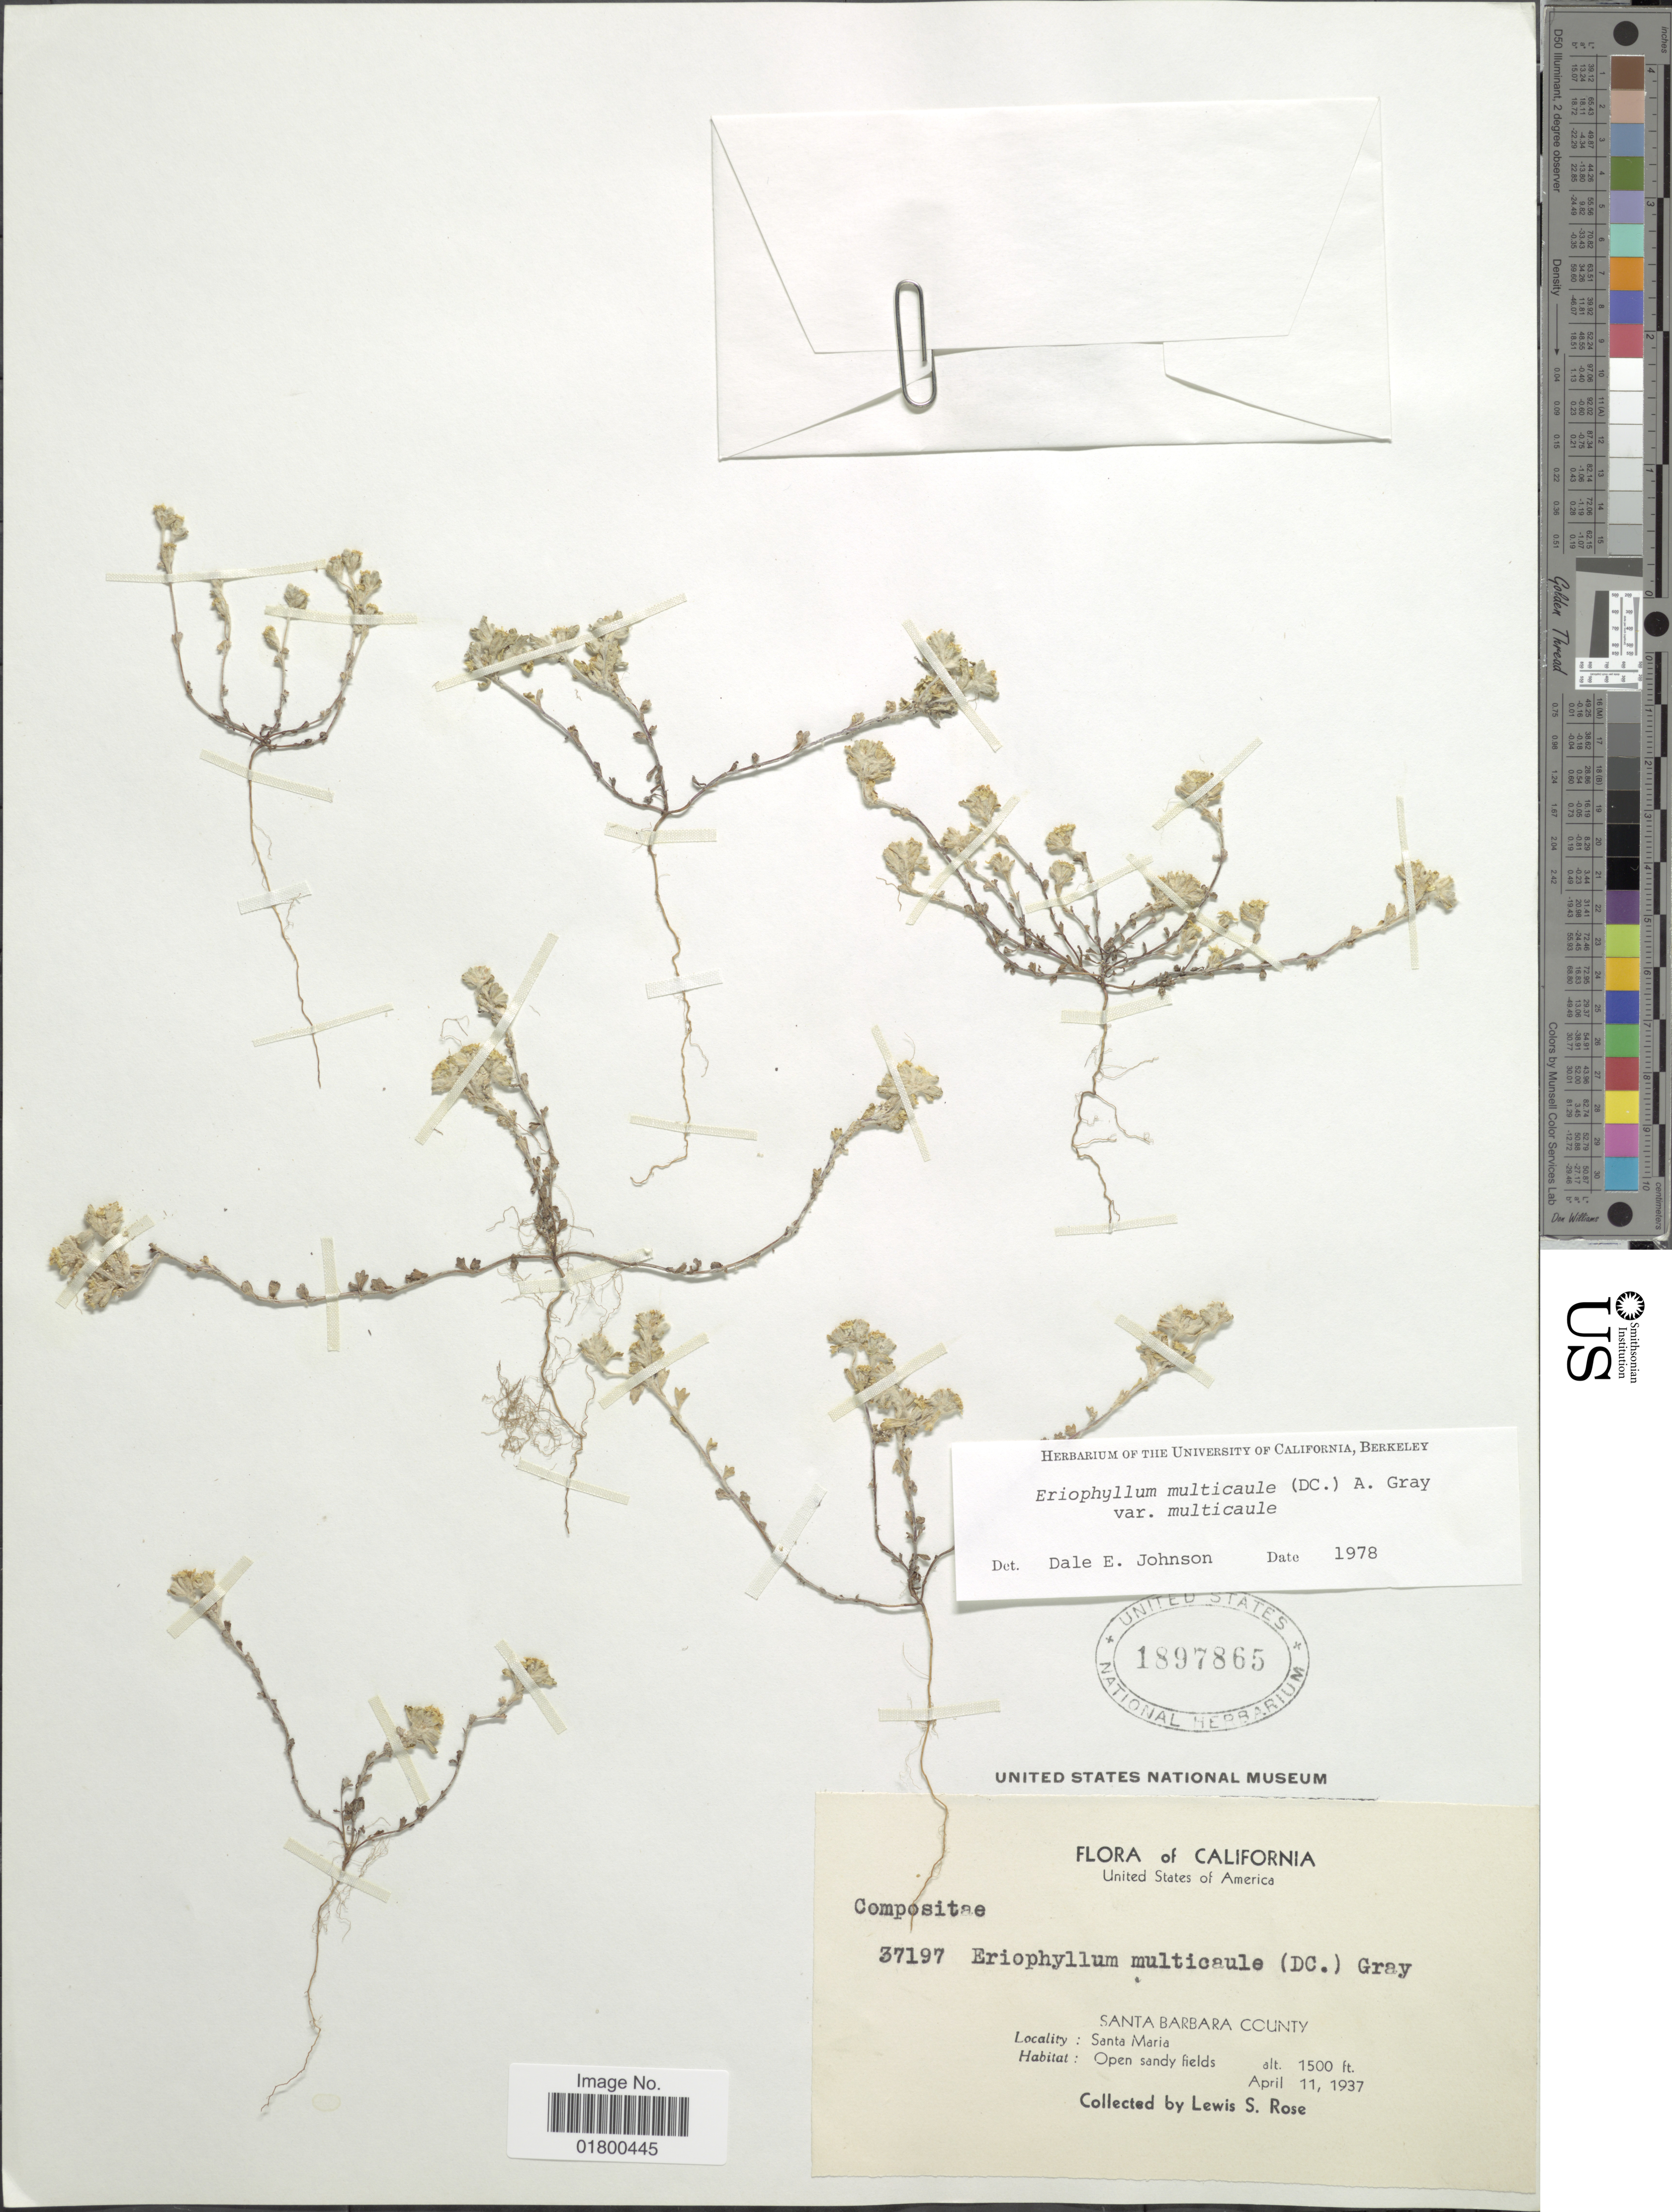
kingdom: Plantae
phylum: Tracheophyta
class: Magnoliopsida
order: Asterales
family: Asteraceae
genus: Eriophyllum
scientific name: Eriophyllum multicaule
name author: (DC.) A. Gray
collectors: L. S. Rose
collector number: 37197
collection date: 1937-04-11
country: United States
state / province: California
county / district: Santa Barbara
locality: Santa Barbara County, Santa Maria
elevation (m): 457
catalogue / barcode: US 1897865